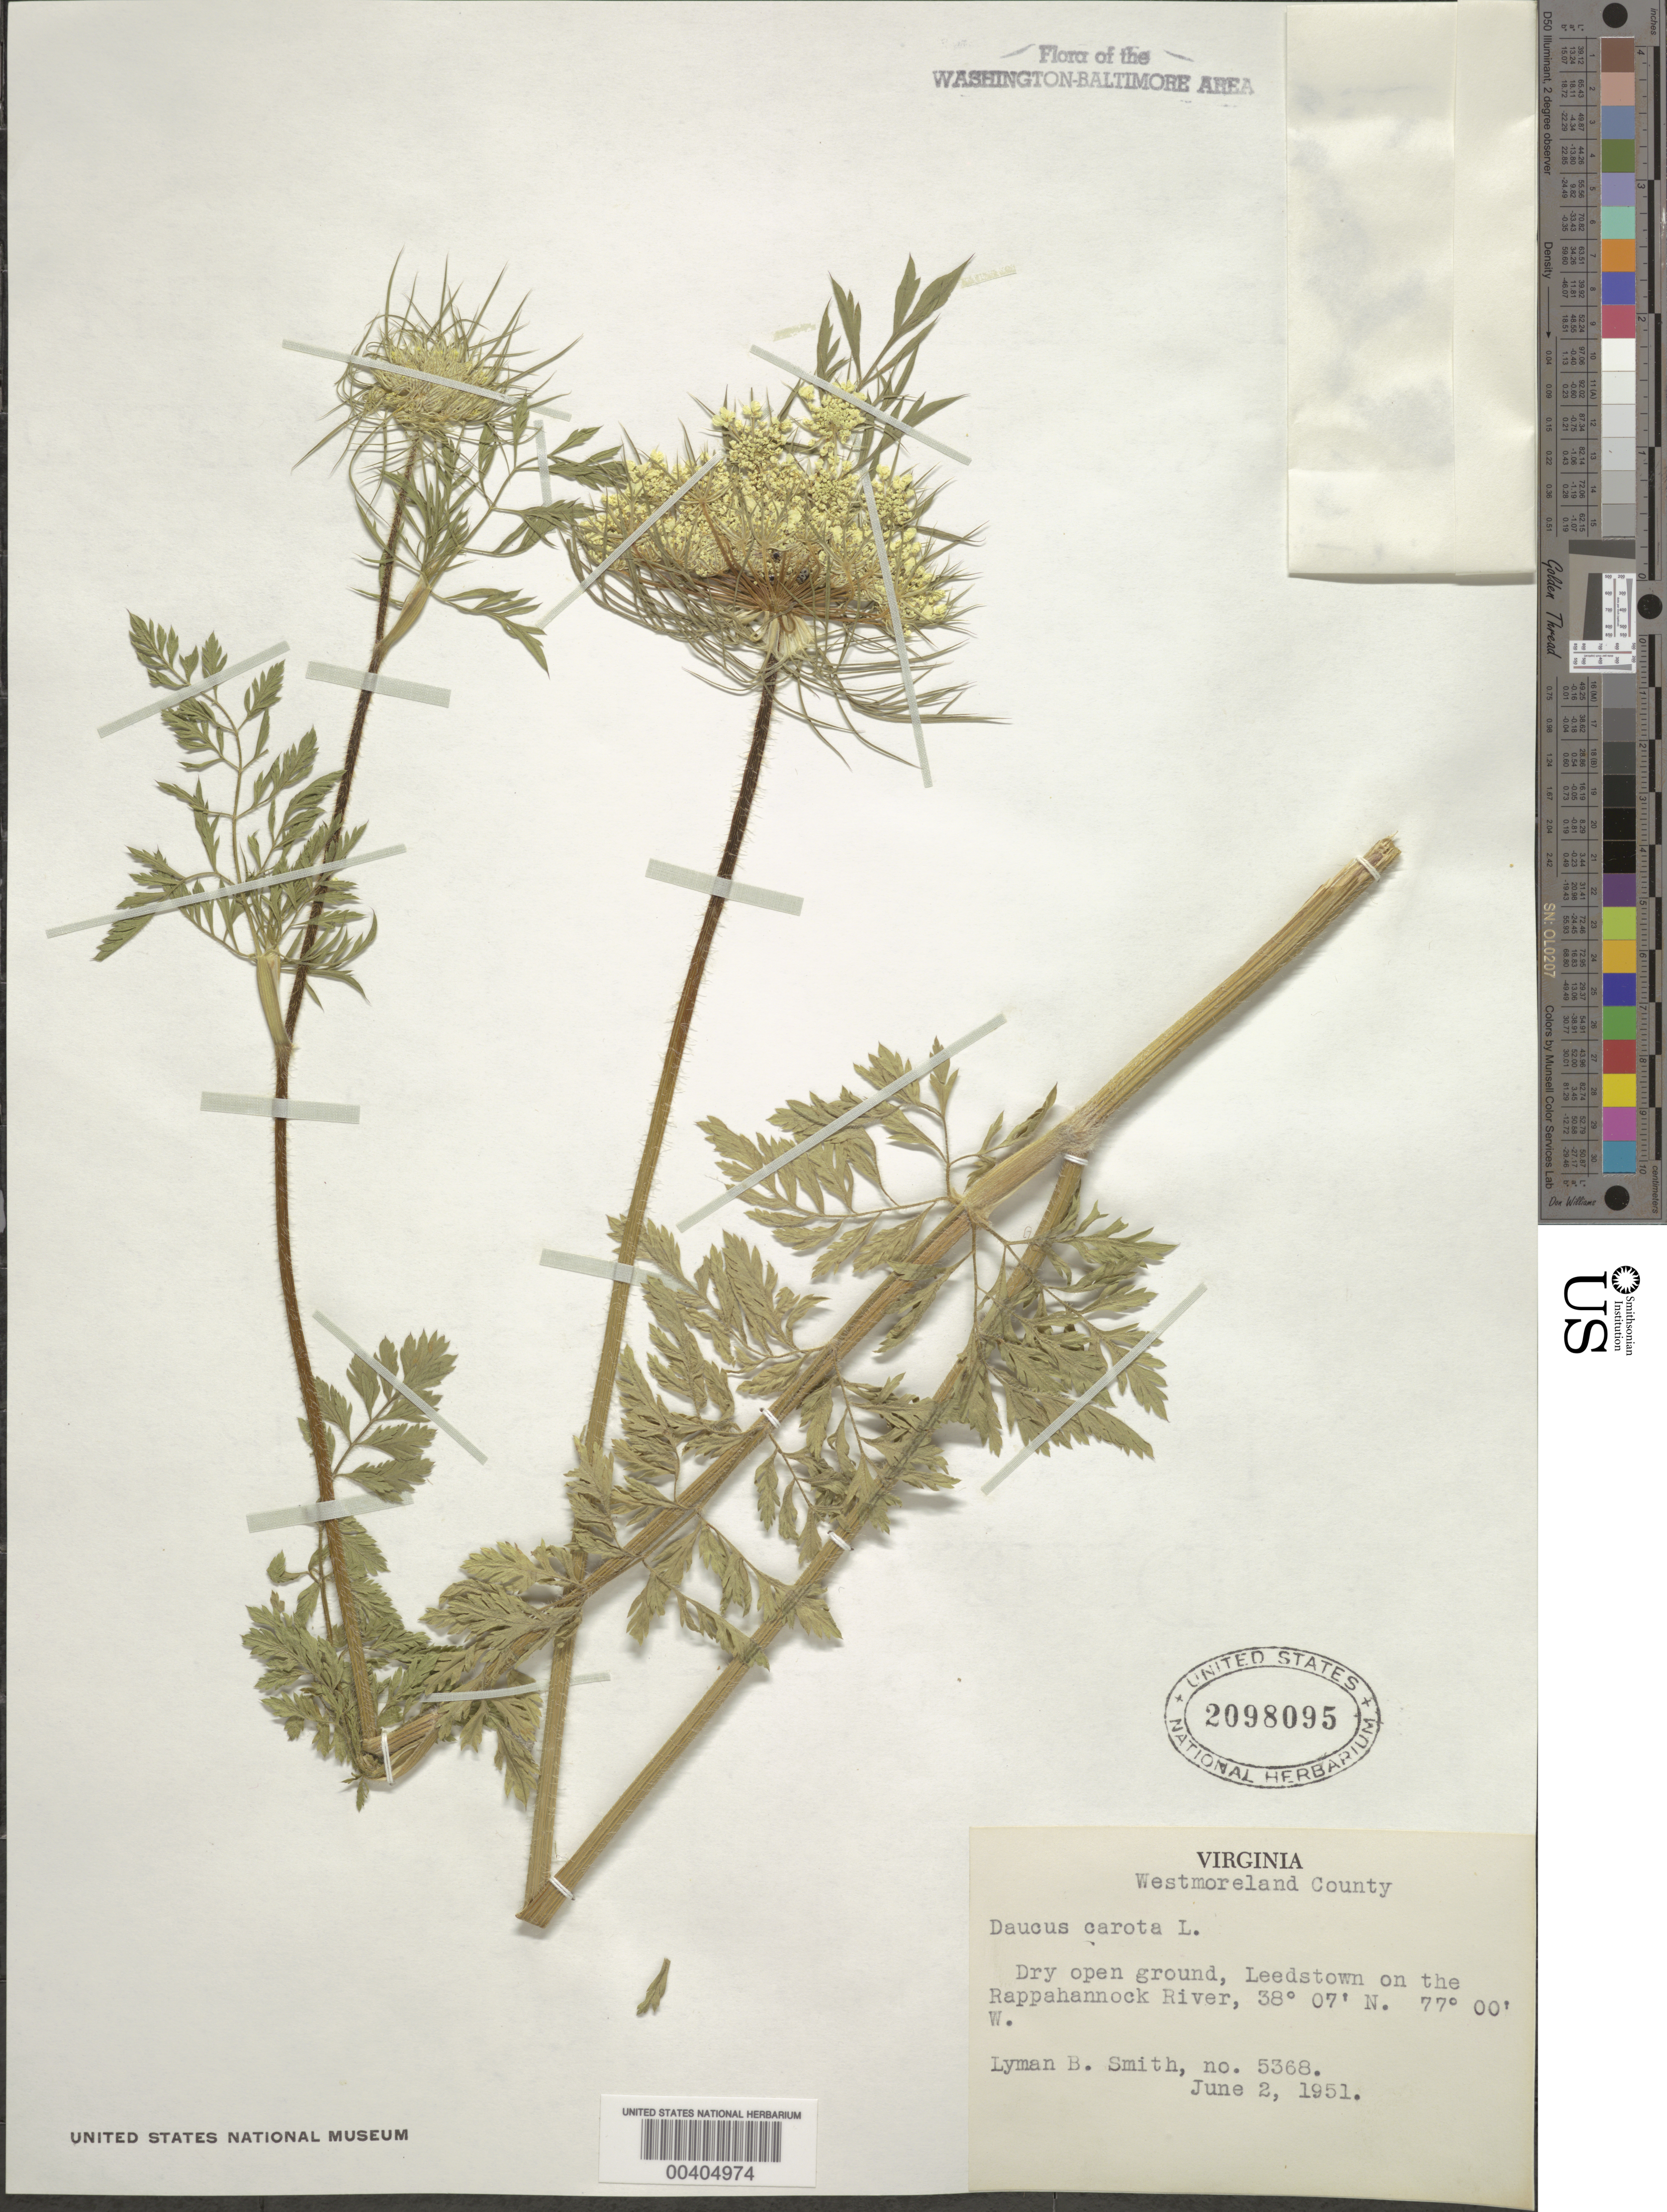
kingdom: Plantae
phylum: Tracheophyta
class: Magnoliopsida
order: Apiales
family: Apiaceae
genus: Daucus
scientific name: Daucus carota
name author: L.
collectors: L. Smith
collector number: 5368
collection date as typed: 02 Jun 1951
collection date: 1951-06-02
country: United States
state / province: Virginia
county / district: Westmoreland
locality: Leedstown on the Rappahannock River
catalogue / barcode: US 2098095